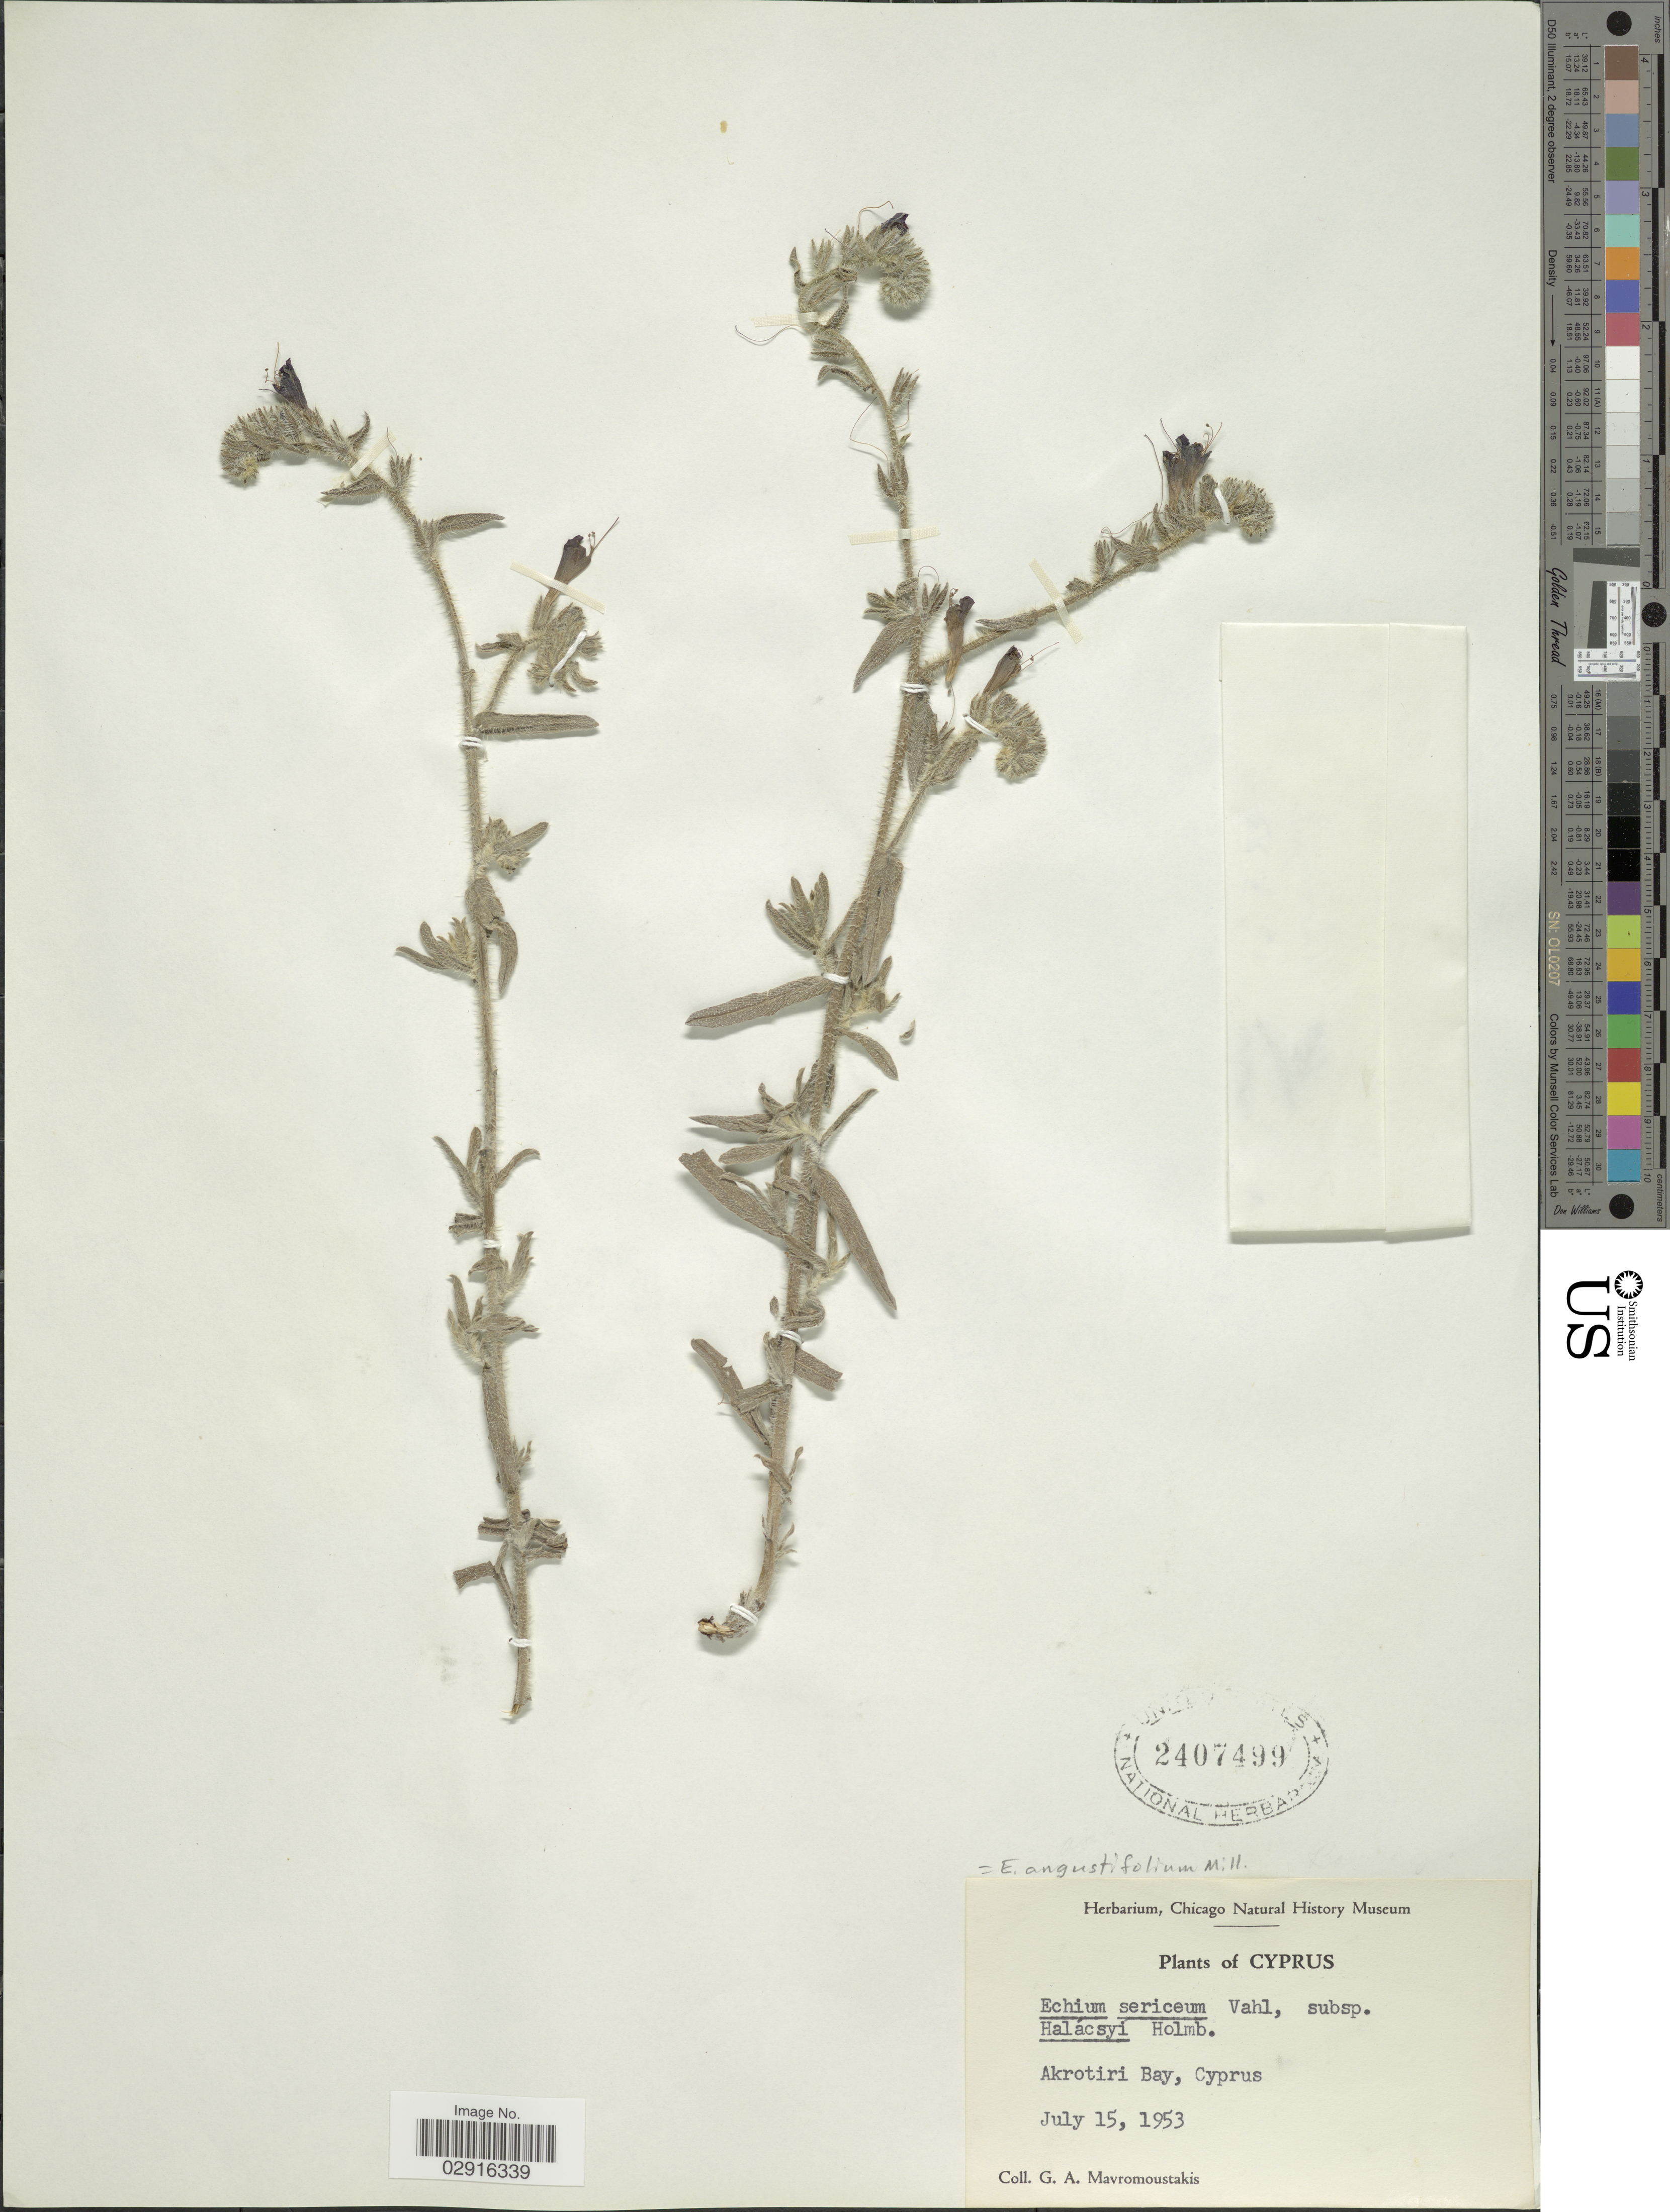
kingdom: Plantae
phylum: Tracheophyta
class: Magnoliopsida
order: Boraginales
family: Boraginaceae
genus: Echium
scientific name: Echium angustifolium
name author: Mill.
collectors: G. Mavromoustakis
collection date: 1953-07-15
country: Cyprus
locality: Akrotiri Bay.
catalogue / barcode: US 2407499